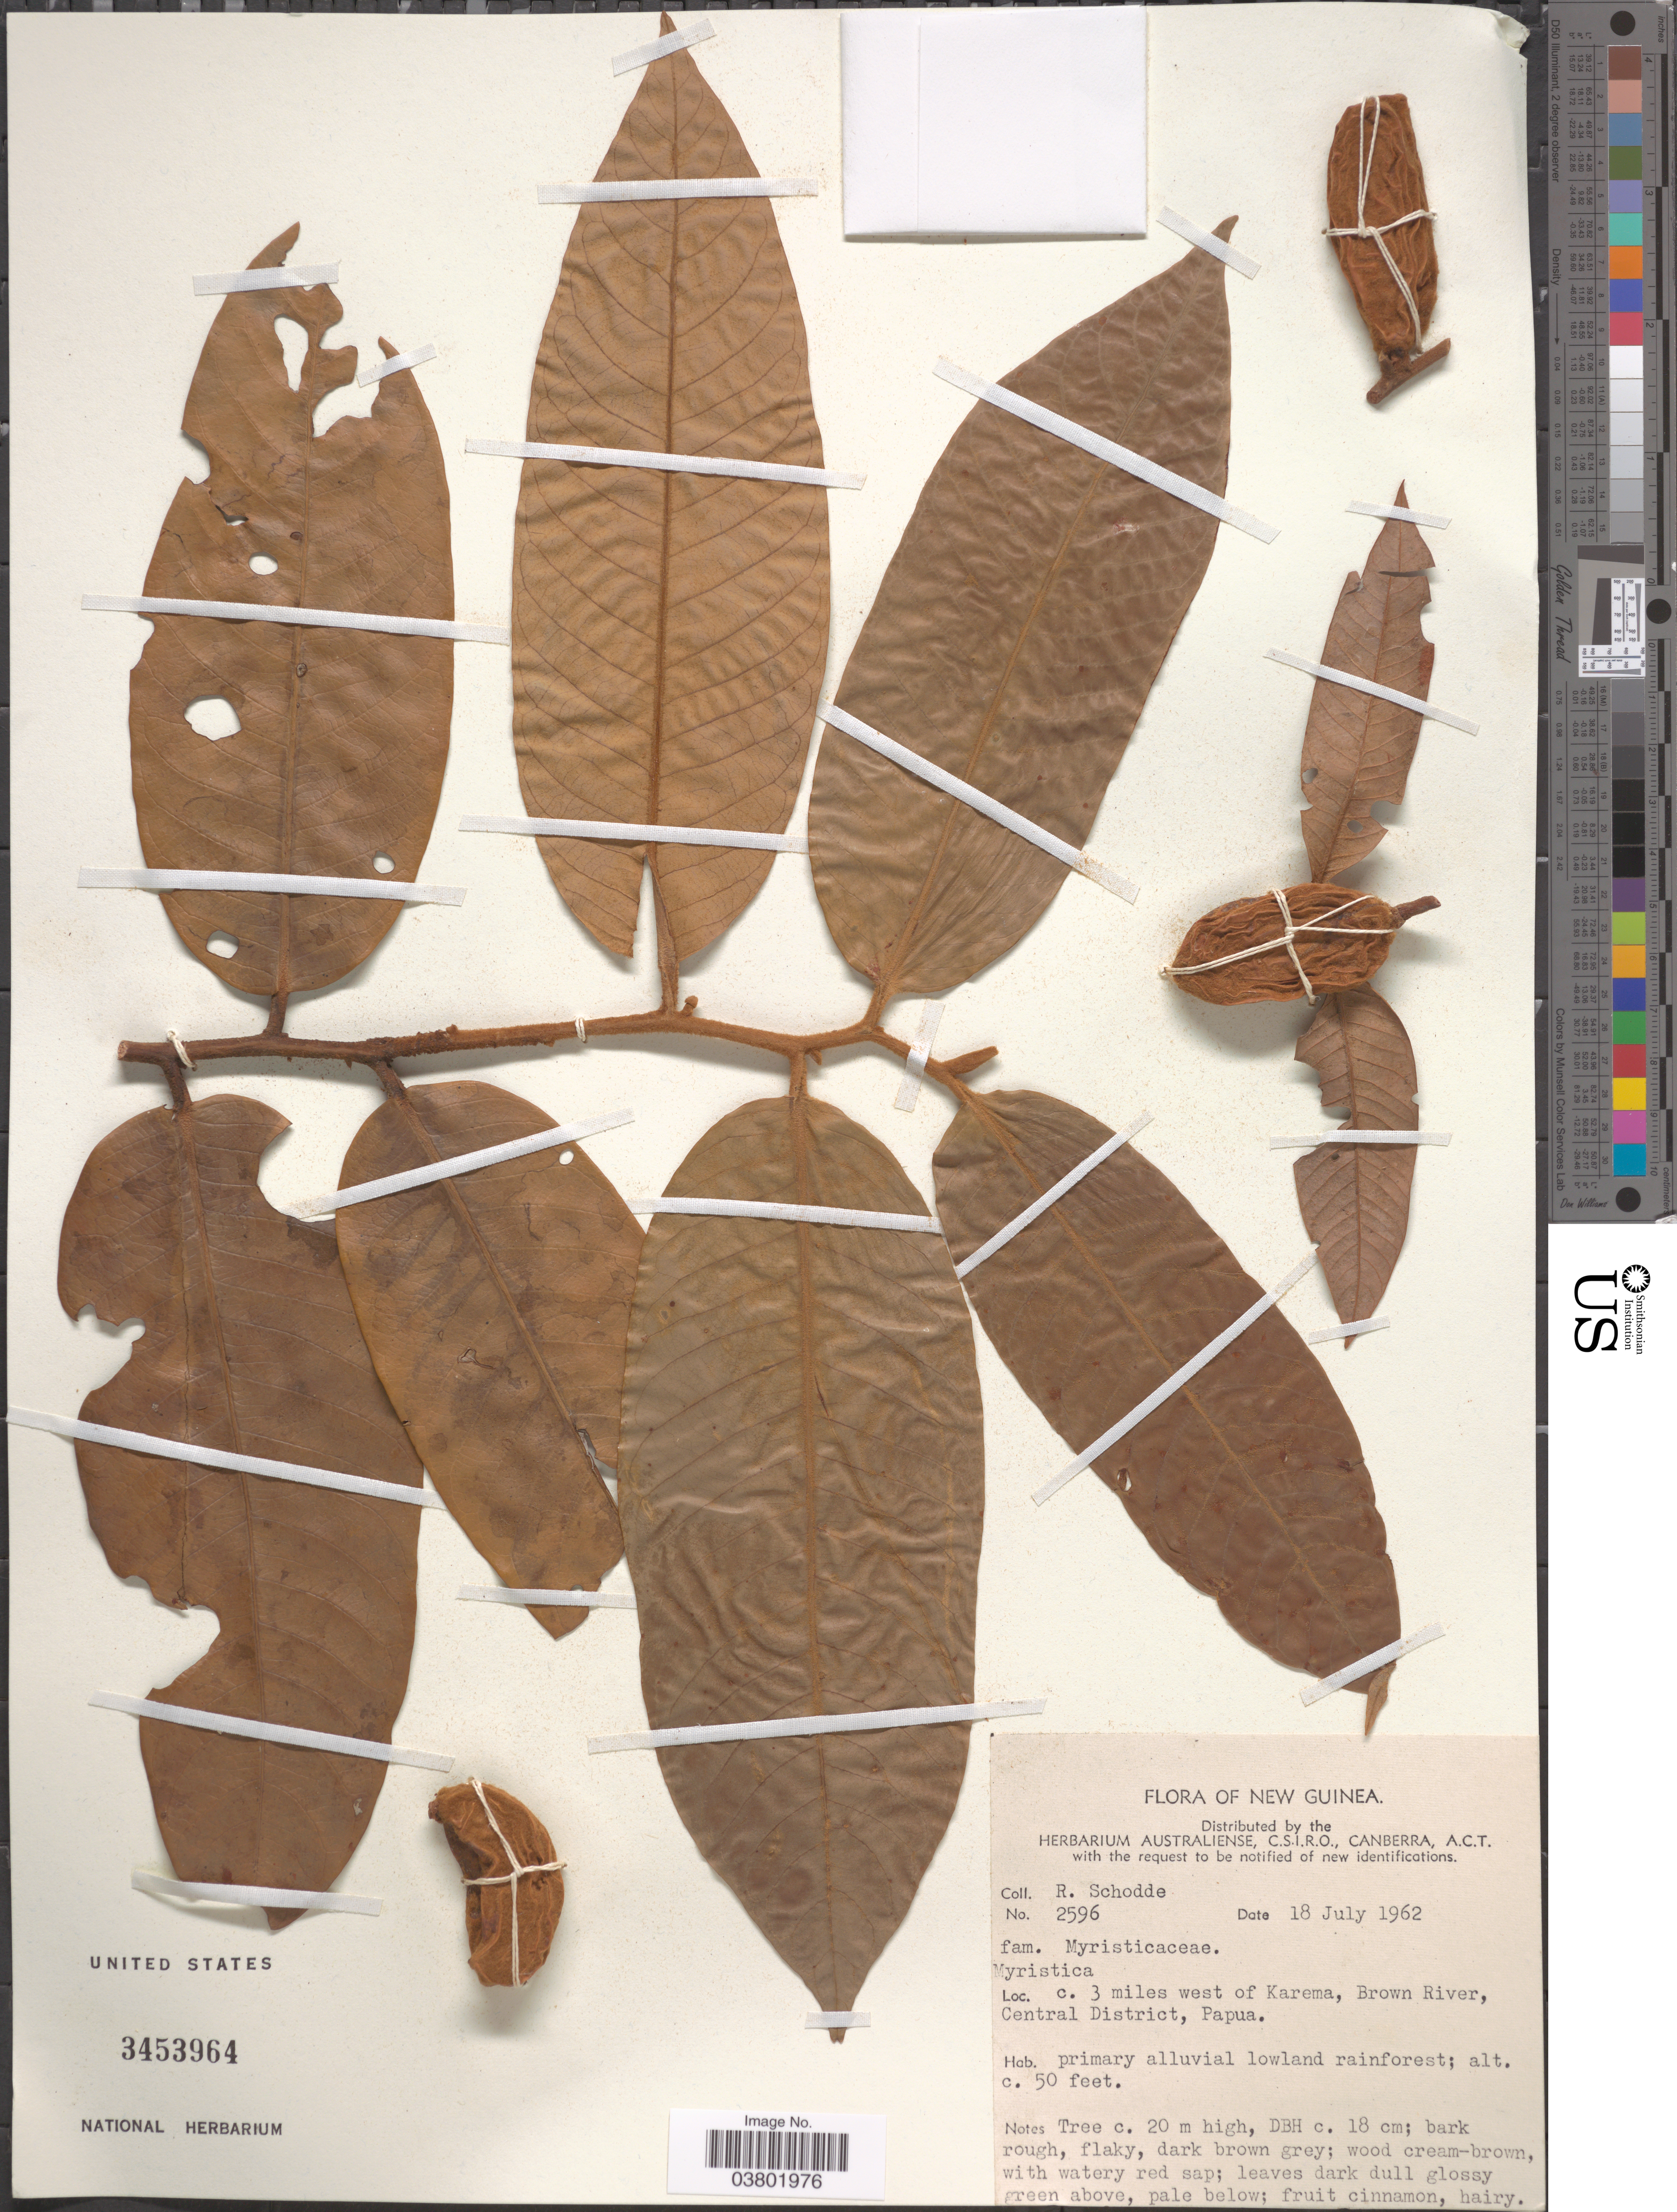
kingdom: Plantae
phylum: Tracheophyta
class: Magnoliopsida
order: Magnoliales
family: Myristicaceae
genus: Myristica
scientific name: Myristica sp.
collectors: R. Schodde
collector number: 2596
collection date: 1962-07-18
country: Papua New Guinea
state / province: Central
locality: New Guinea. c. 3 miles west of Karema, Brown River, Central District, Papua.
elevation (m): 15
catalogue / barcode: US 3453964